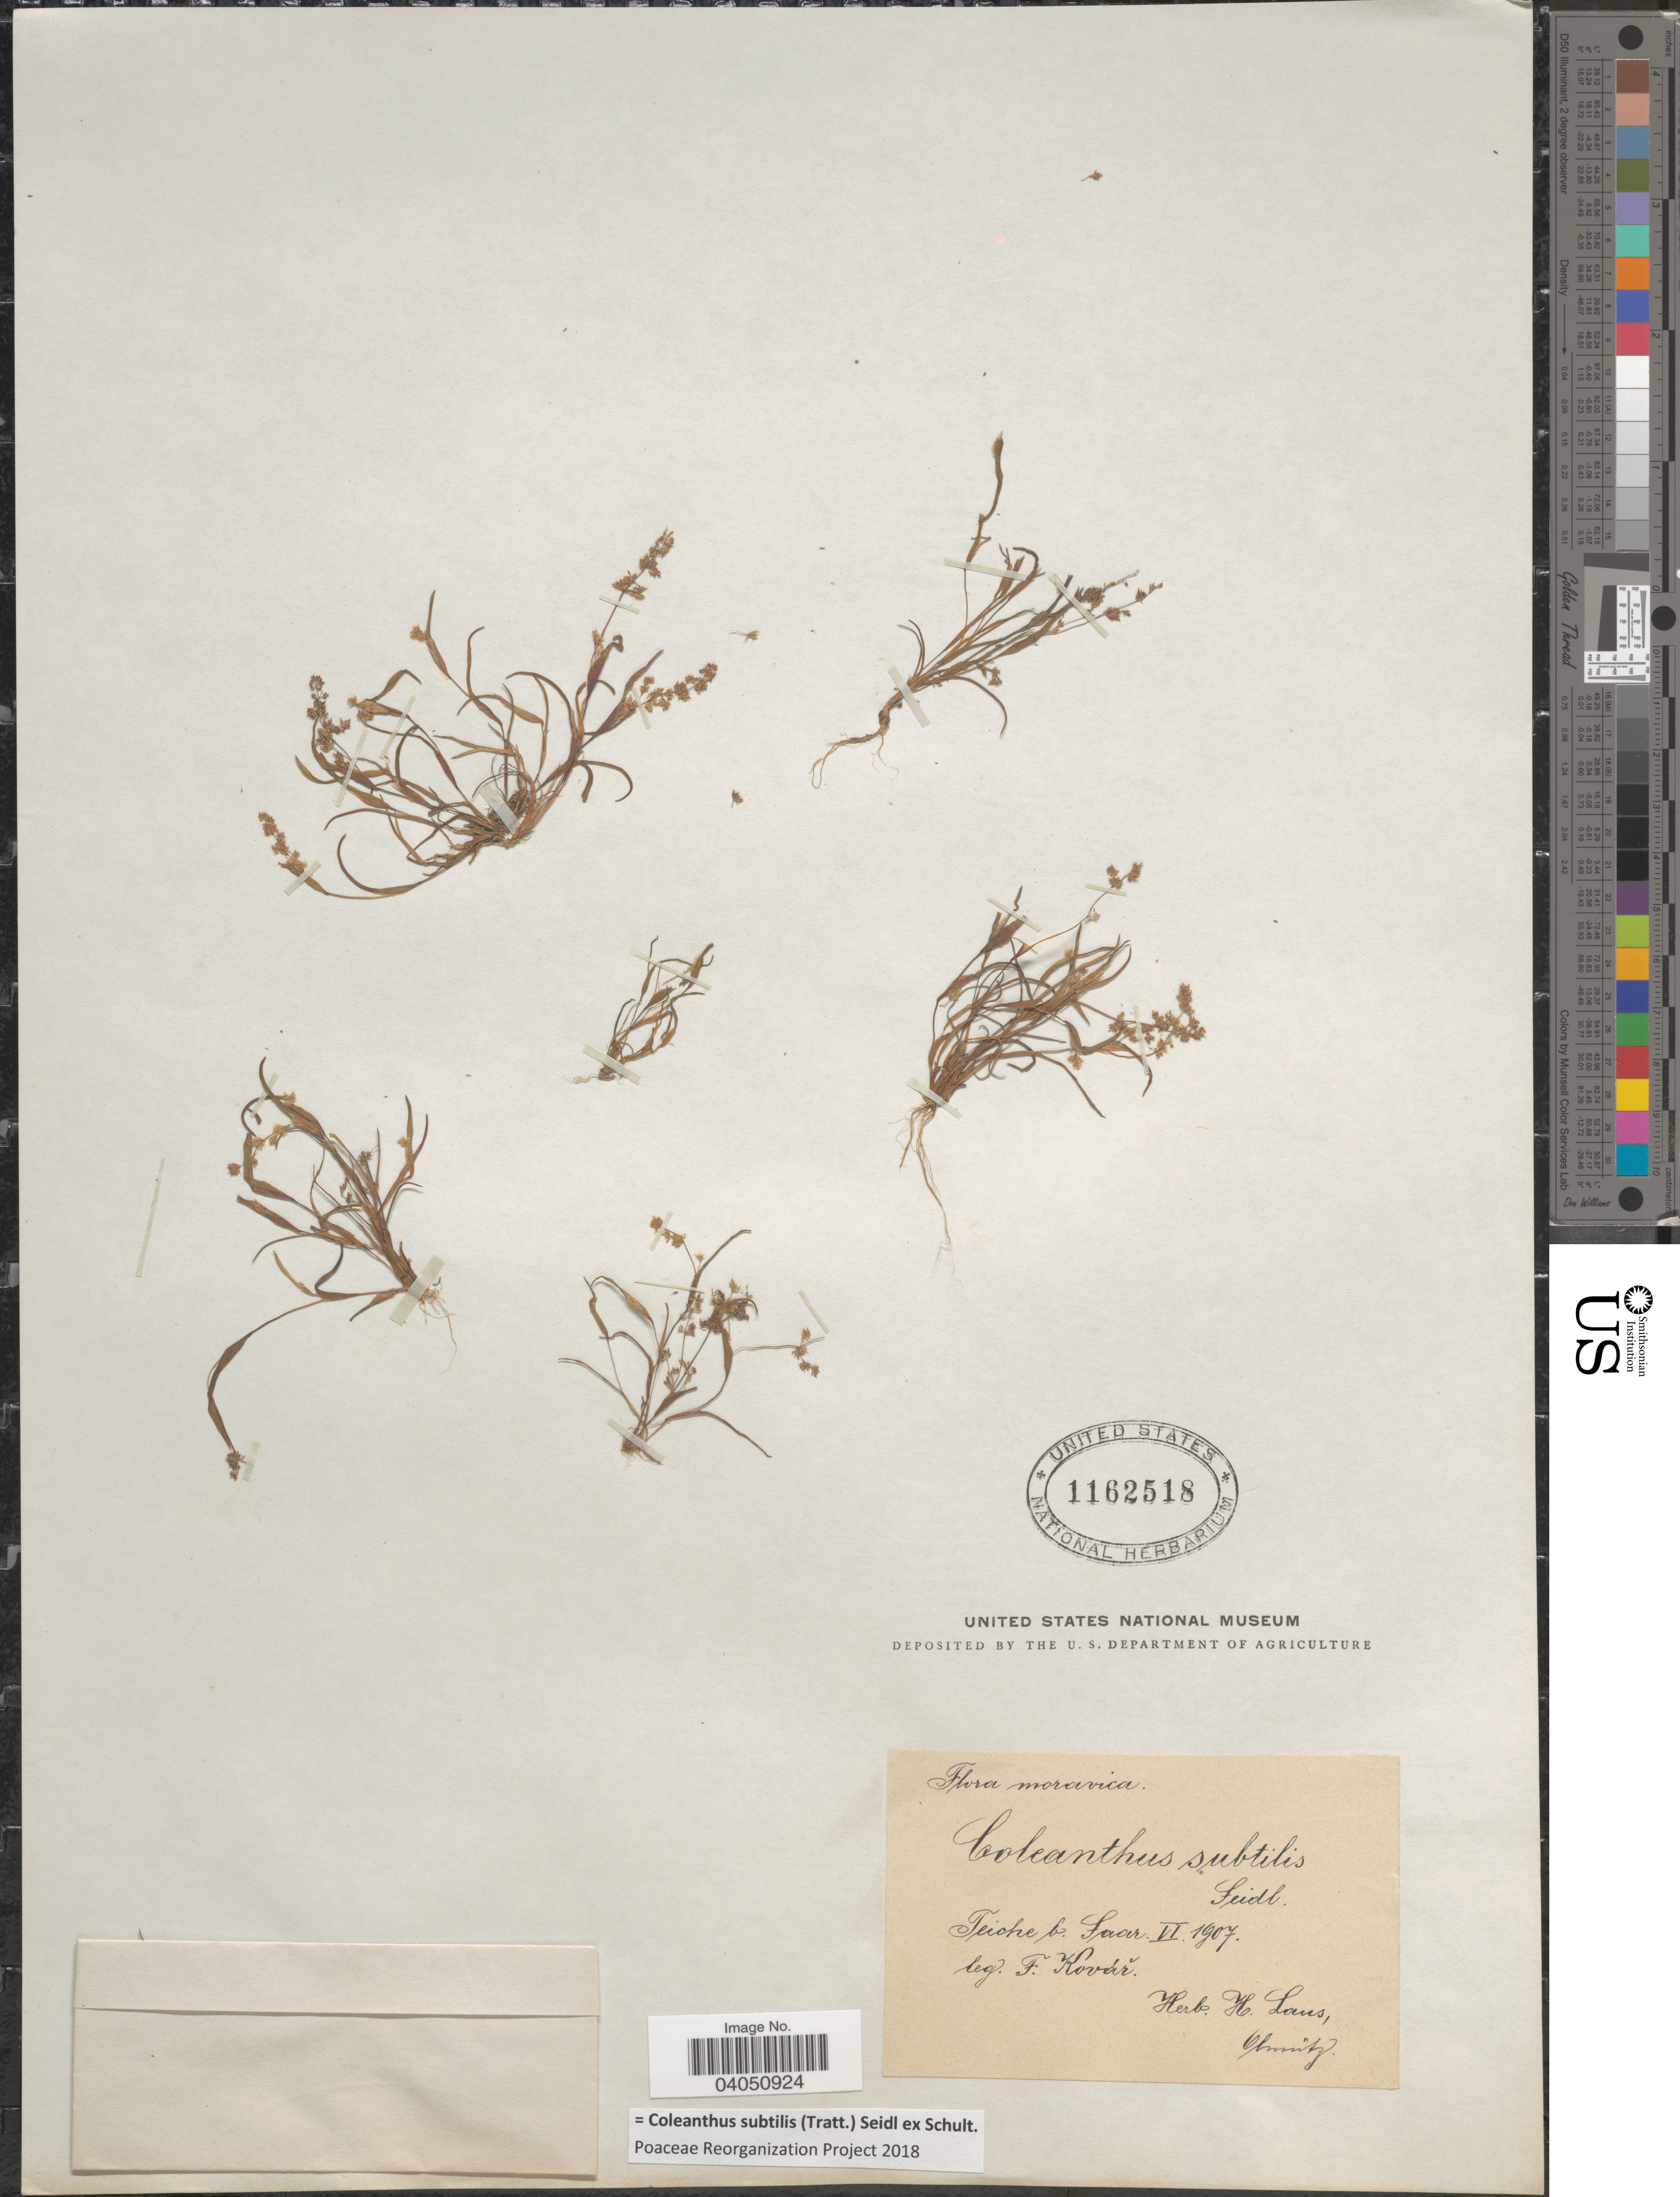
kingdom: Plantae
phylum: Tracheophyta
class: Liliopsida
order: Poales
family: Poaceae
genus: Coleanthus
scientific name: Coleanthus subtilis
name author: (Tratt.) Seidl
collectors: F. Kovar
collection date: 1907-06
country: Czechia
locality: Moravica. Teiche b. Saar.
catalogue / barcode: US 1162518